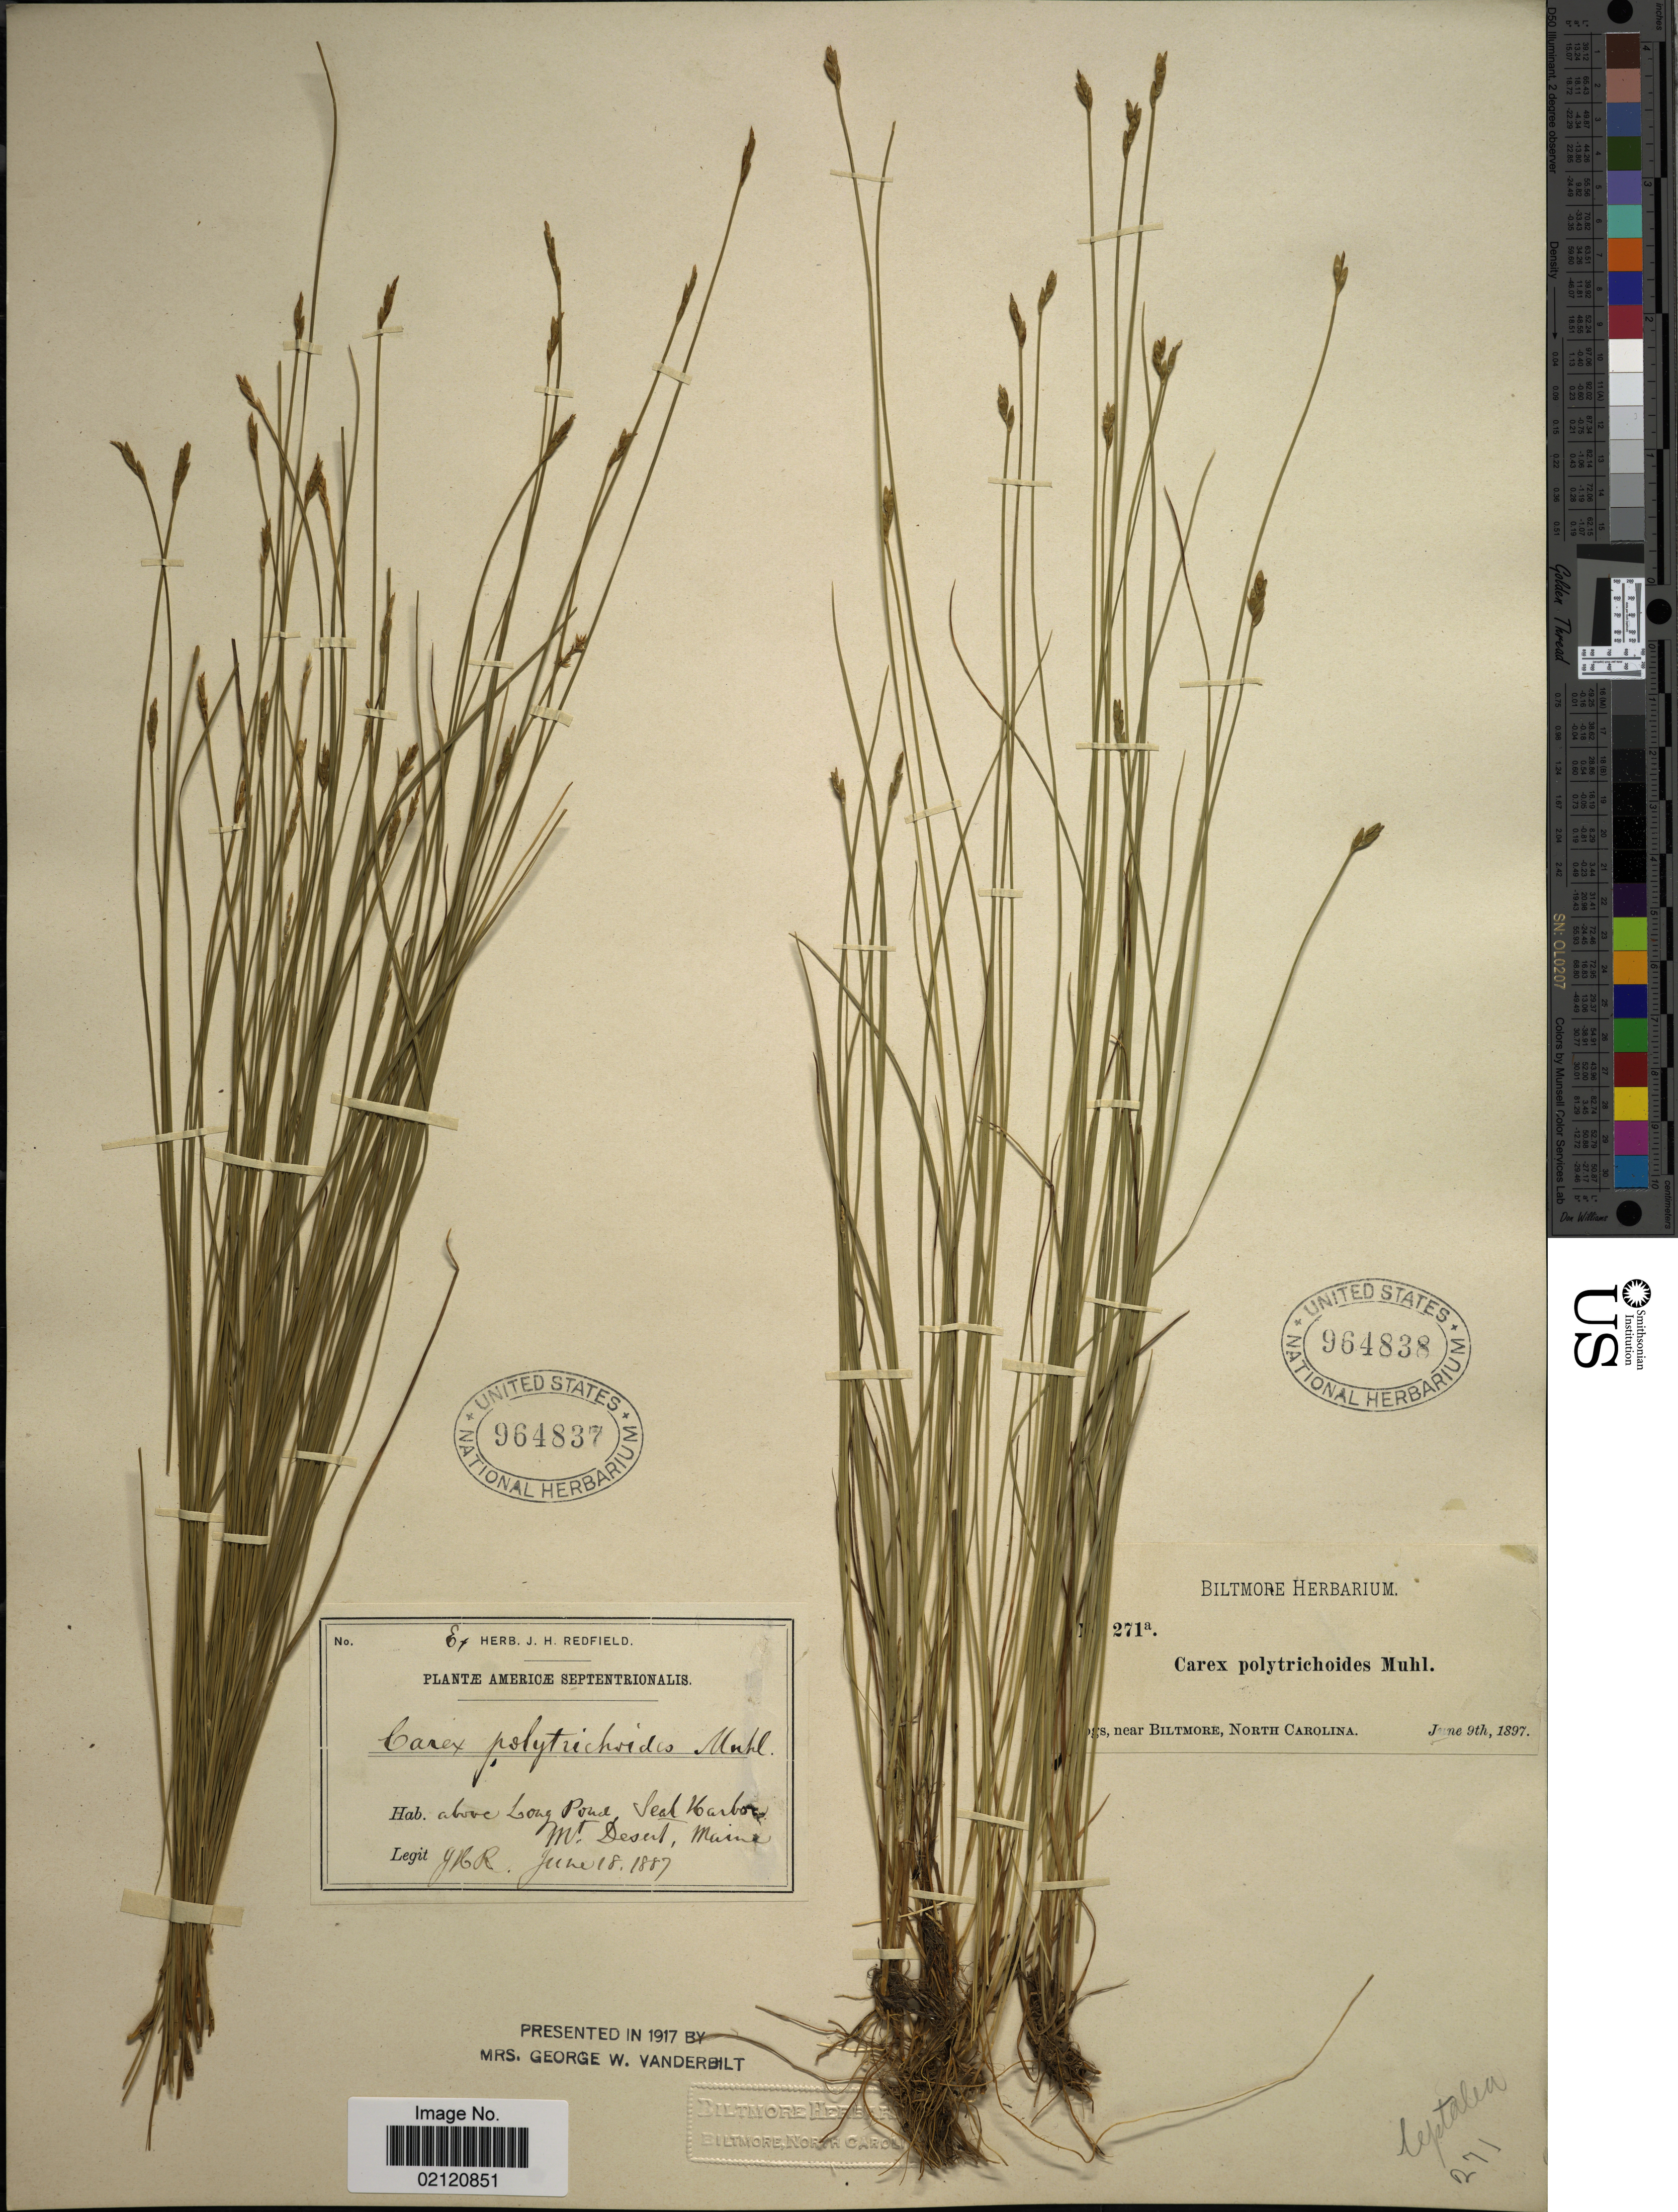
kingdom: Plantae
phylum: Tracheophyta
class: Liliopsida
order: Poales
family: Cyperaceae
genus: Carex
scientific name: Carex leptalea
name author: Wahlenb.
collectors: J. Redfield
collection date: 1887-06-18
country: United States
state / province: Maine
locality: Above Long Pond, Seal Harbor, Mt. Desert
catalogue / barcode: US 964837